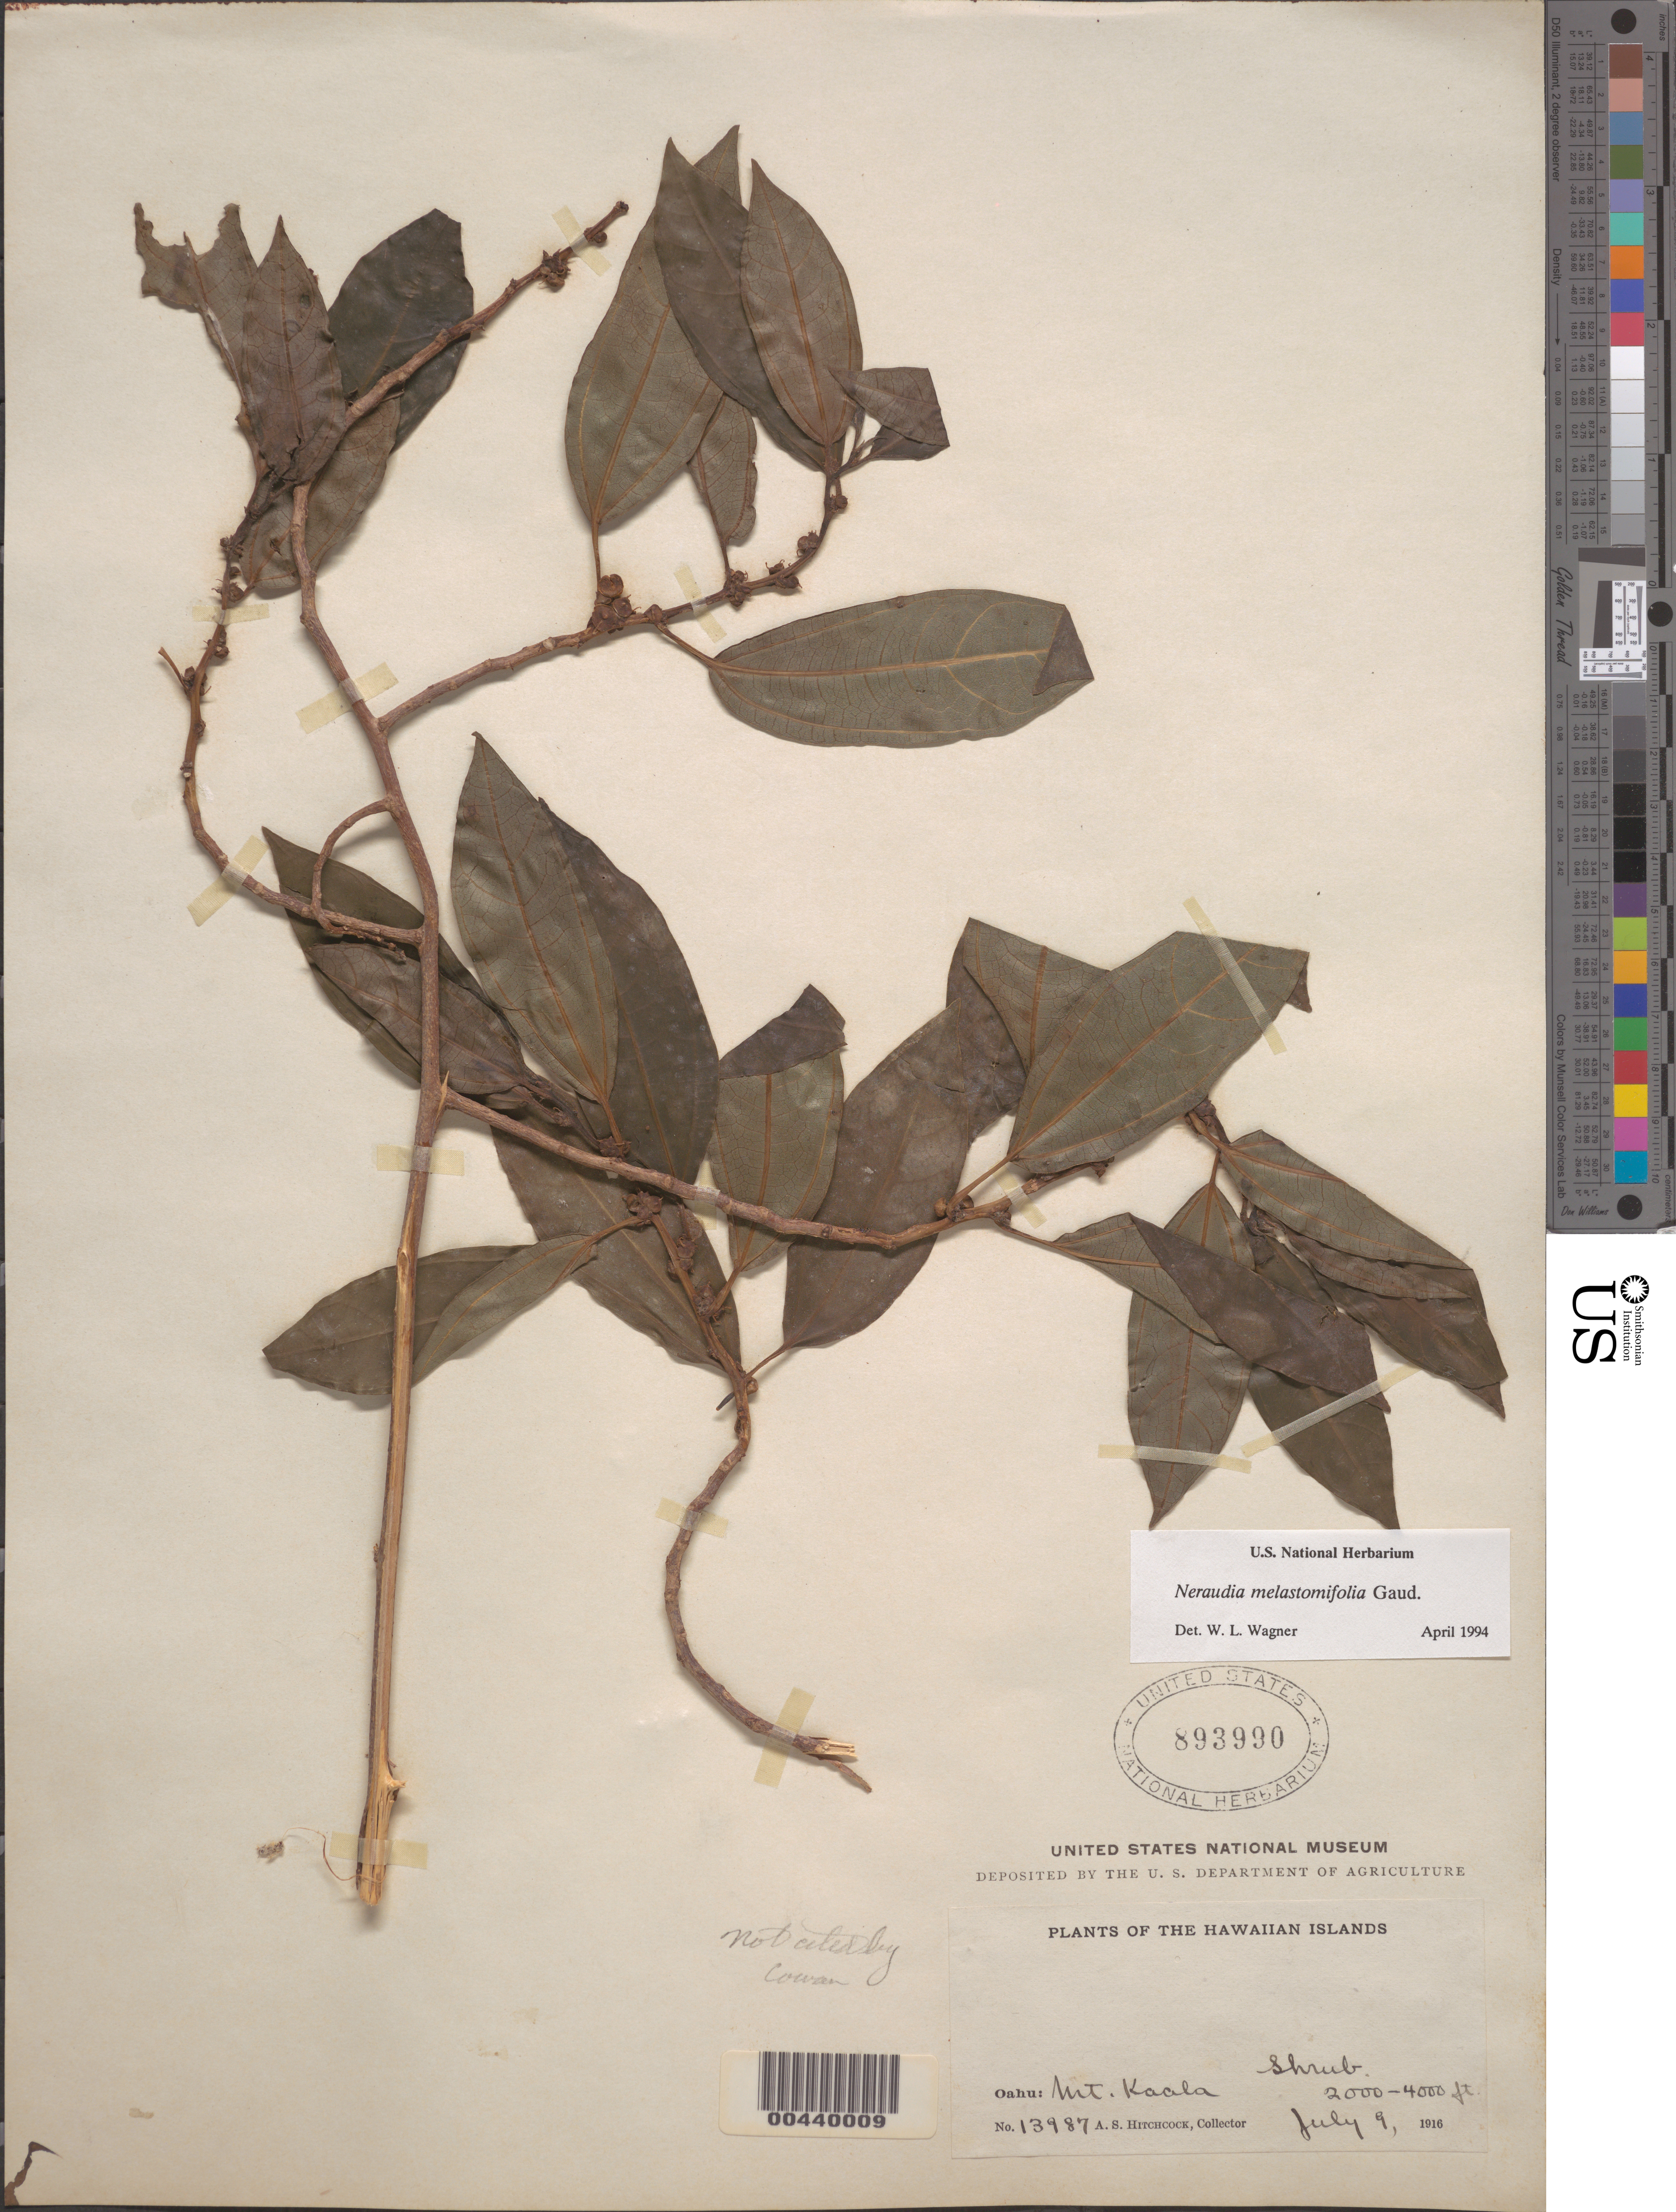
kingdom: Plantae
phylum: Tracheophyta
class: Magnoliopsida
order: Rosales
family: Urticaceae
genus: Neraudia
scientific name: Neraudia melastomifolia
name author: Gaudich.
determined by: Wagner, W. L., (BOT), Smithsonian Institution - National Museum of Natural History (UNITED STATES)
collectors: A. S. Hitchcock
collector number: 13987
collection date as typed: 9 Jul 1916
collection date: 1916-07-09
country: United States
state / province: Hawaii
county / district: Honolulu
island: Oahu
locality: Mount Kaala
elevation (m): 610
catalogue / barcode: US 893990